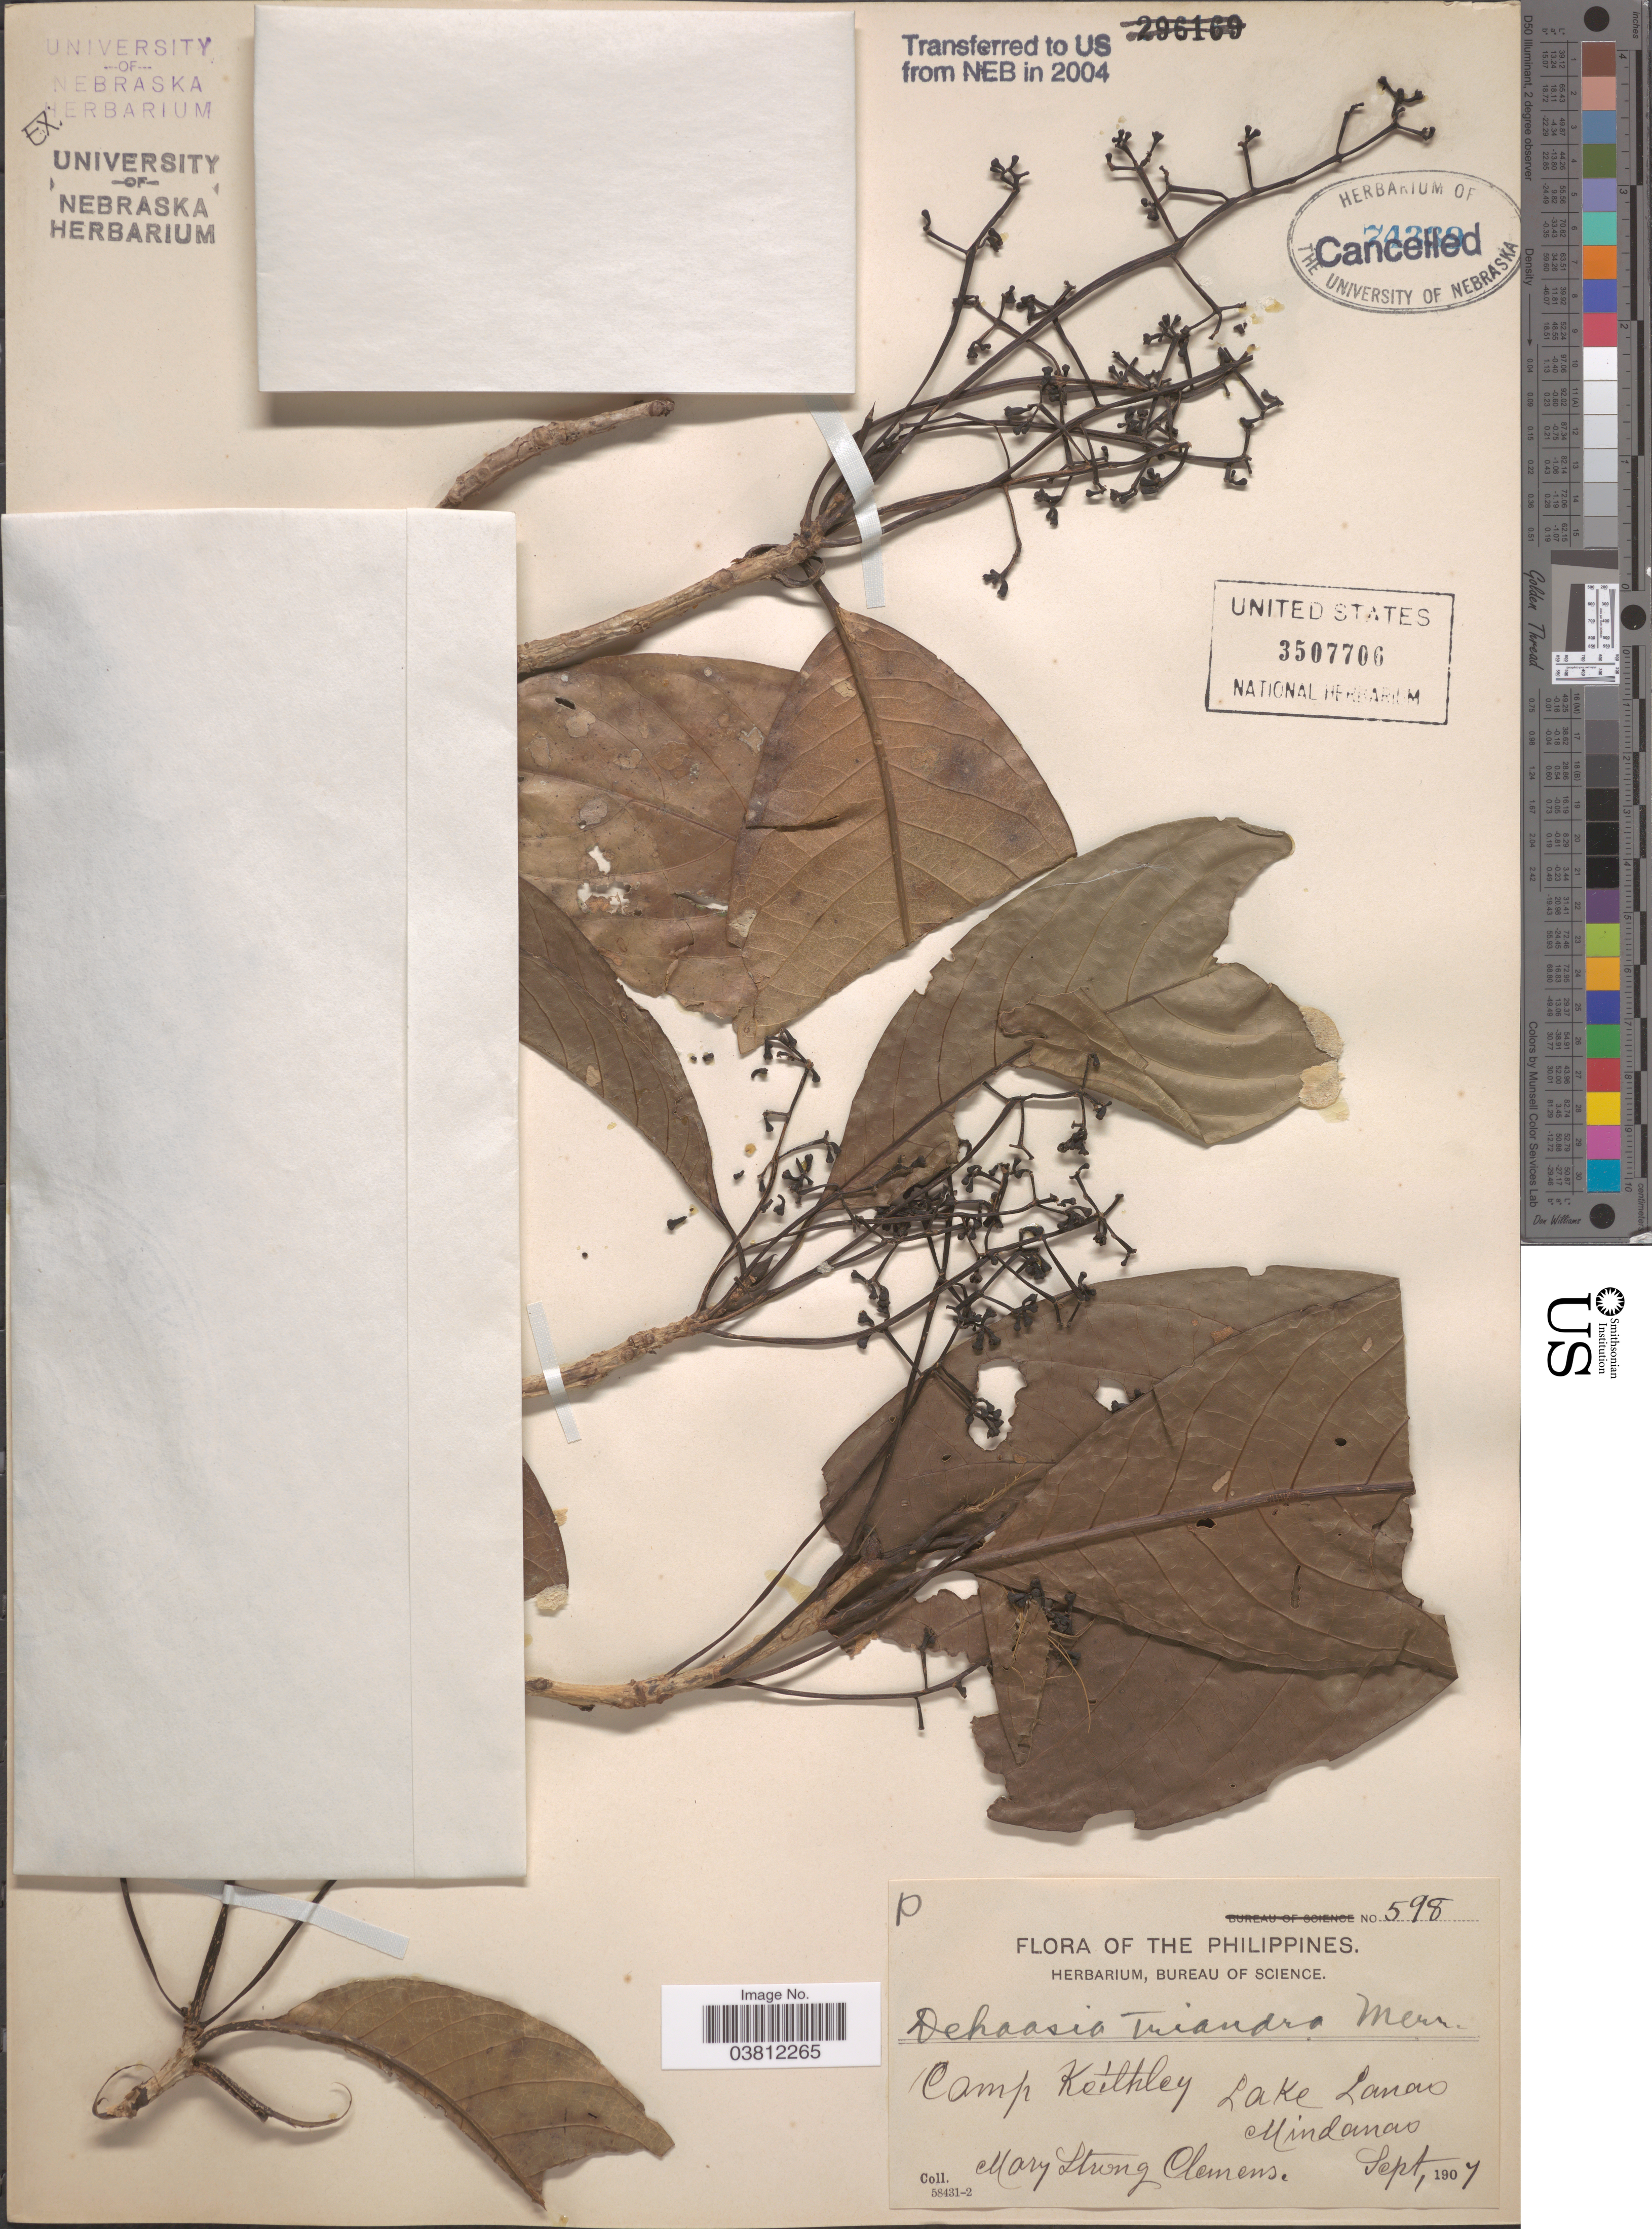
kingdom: Plantae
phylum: Tracheophyta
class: Magnoliopsida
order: Laurales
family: Lauraceae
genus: Dehaasia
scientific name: Dehaasia triandra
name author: Merr.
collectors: M. S. Clemens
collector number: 598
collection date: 1907-09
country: Philippines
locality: Camp Keithley. Lake Lanao. Mindanao.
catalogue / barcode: US 3507706